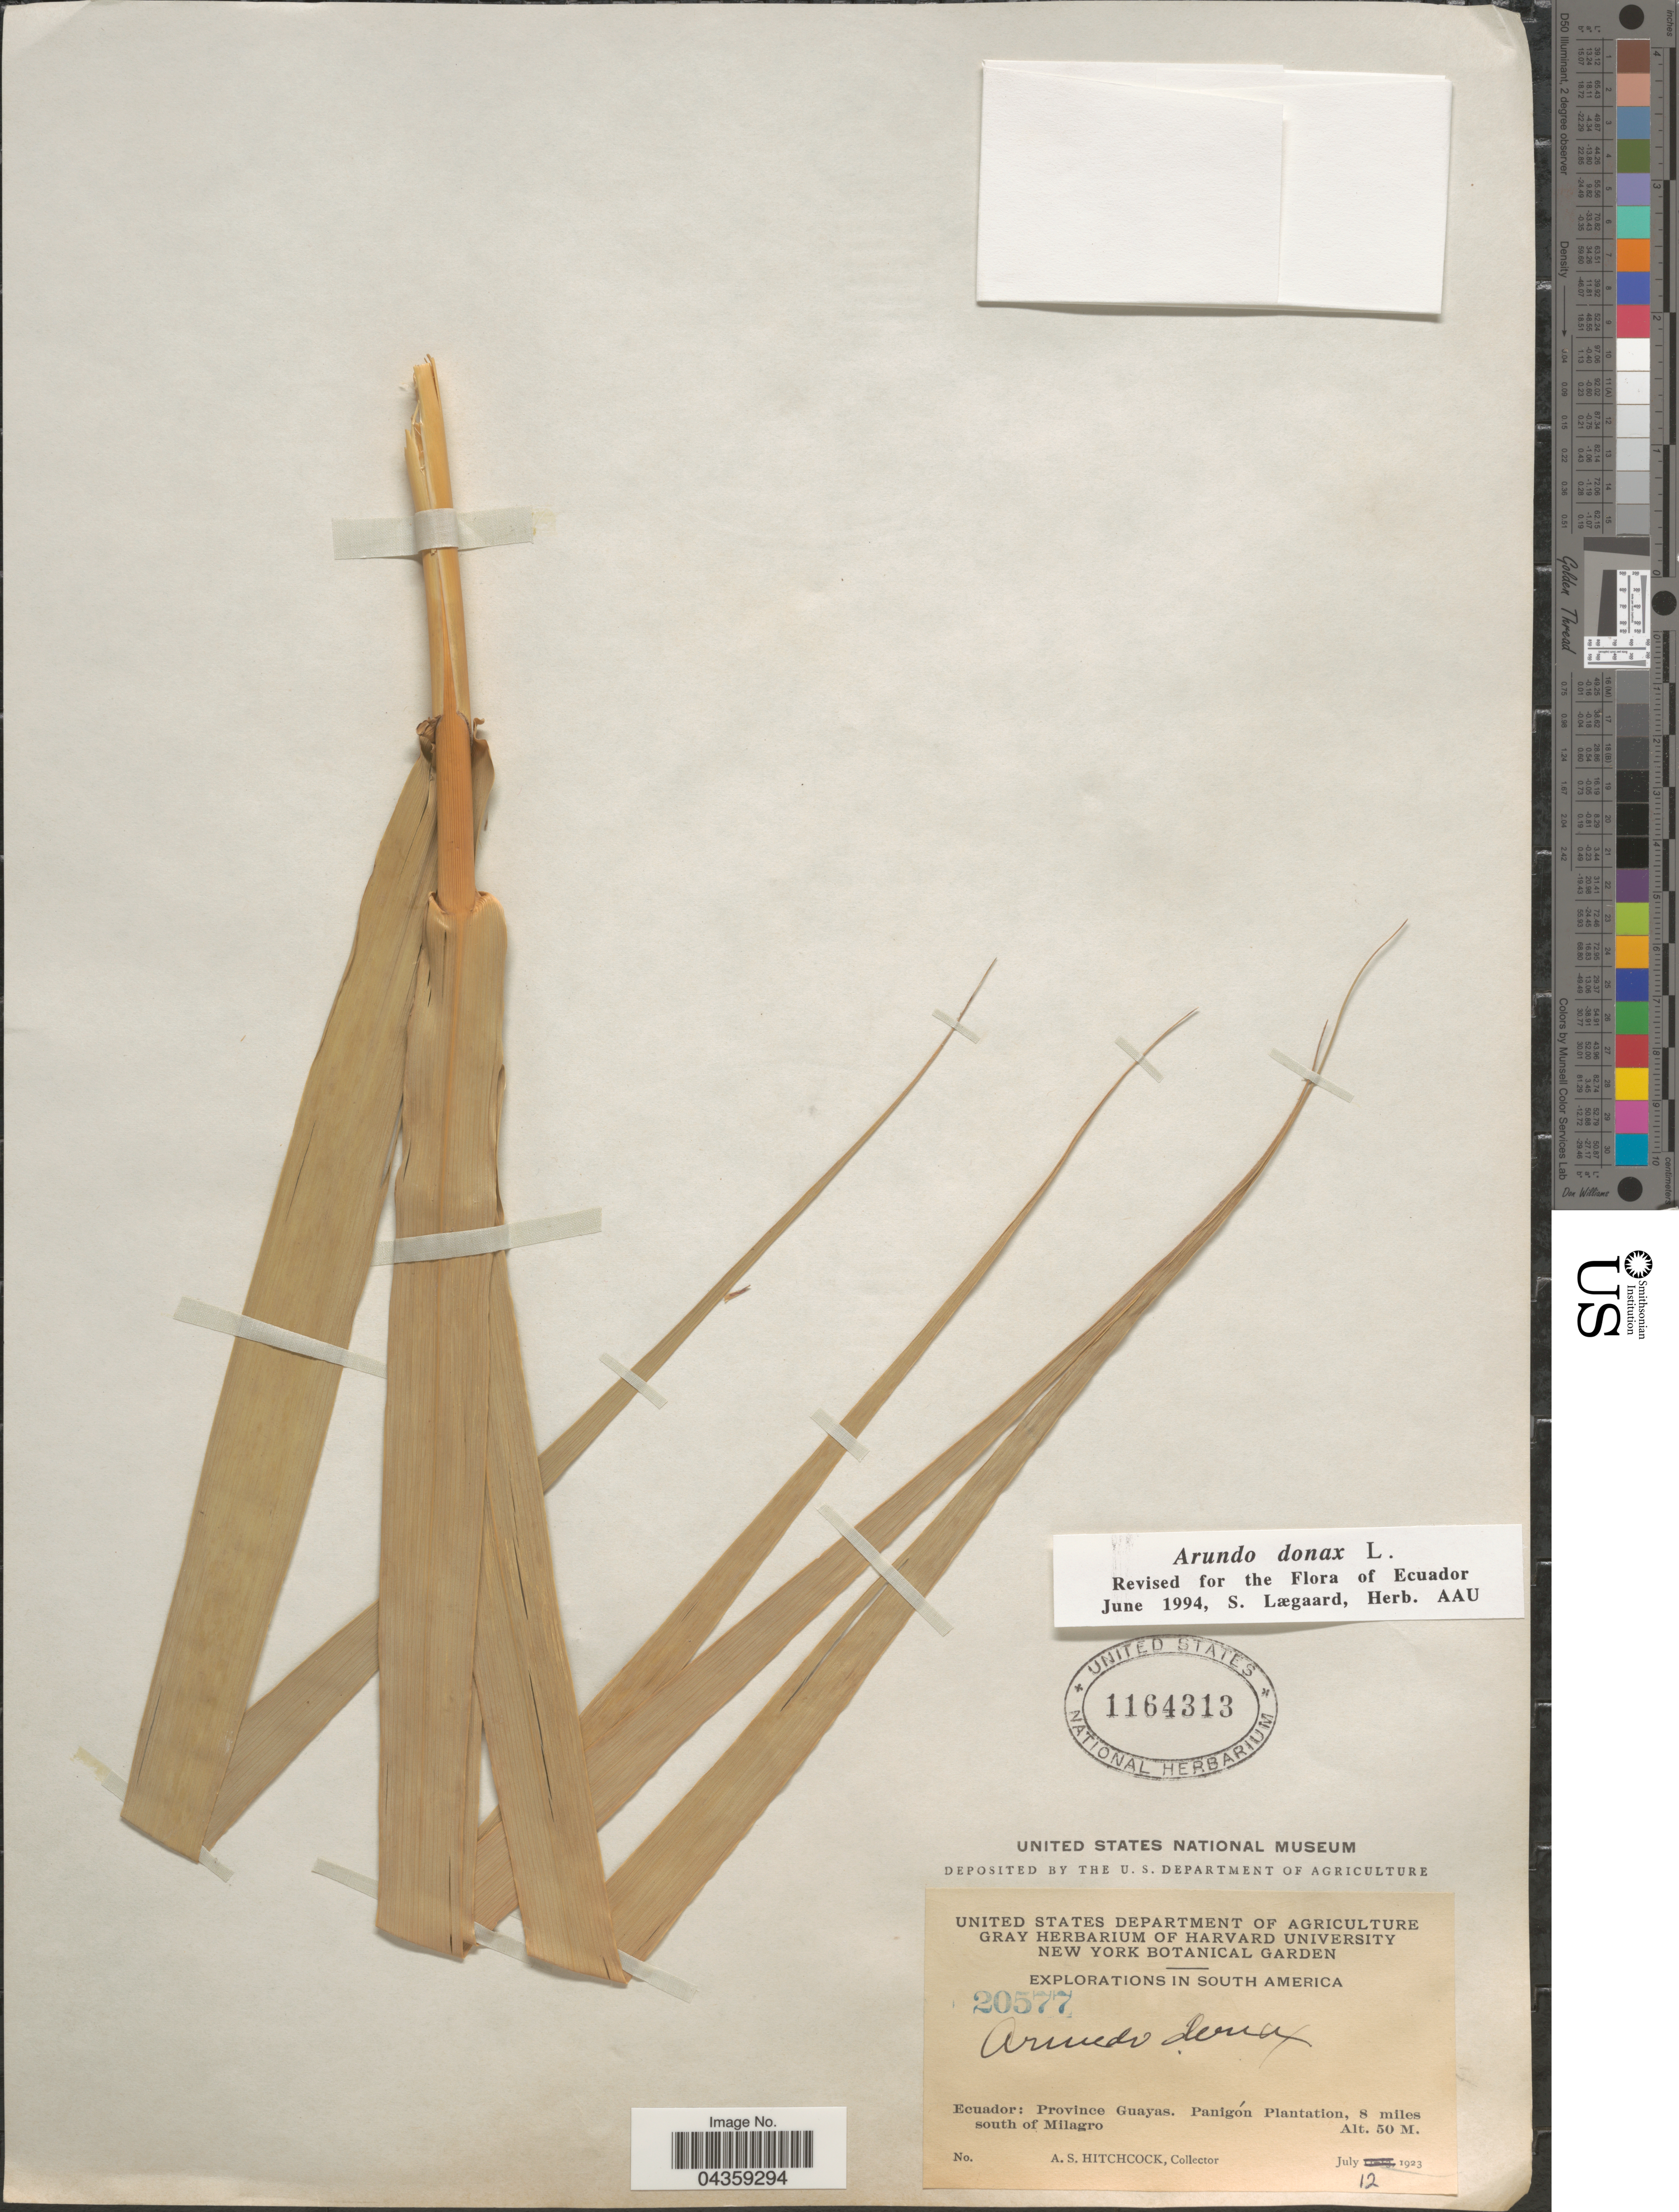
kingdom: Plantae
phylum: Tracheophyta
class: Liliopsida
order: Poales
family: Poaceae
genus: Arundo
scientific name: Arundo donax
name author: L.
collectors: A. S. Hitchcock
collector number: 20577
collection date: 1923-07-12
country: Ecuador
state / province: Guayas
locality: Explorations in South America. Province Guayas, Panigón Plantation, 8 miles south of Milagro.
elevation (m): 50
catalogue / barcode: US 1164313